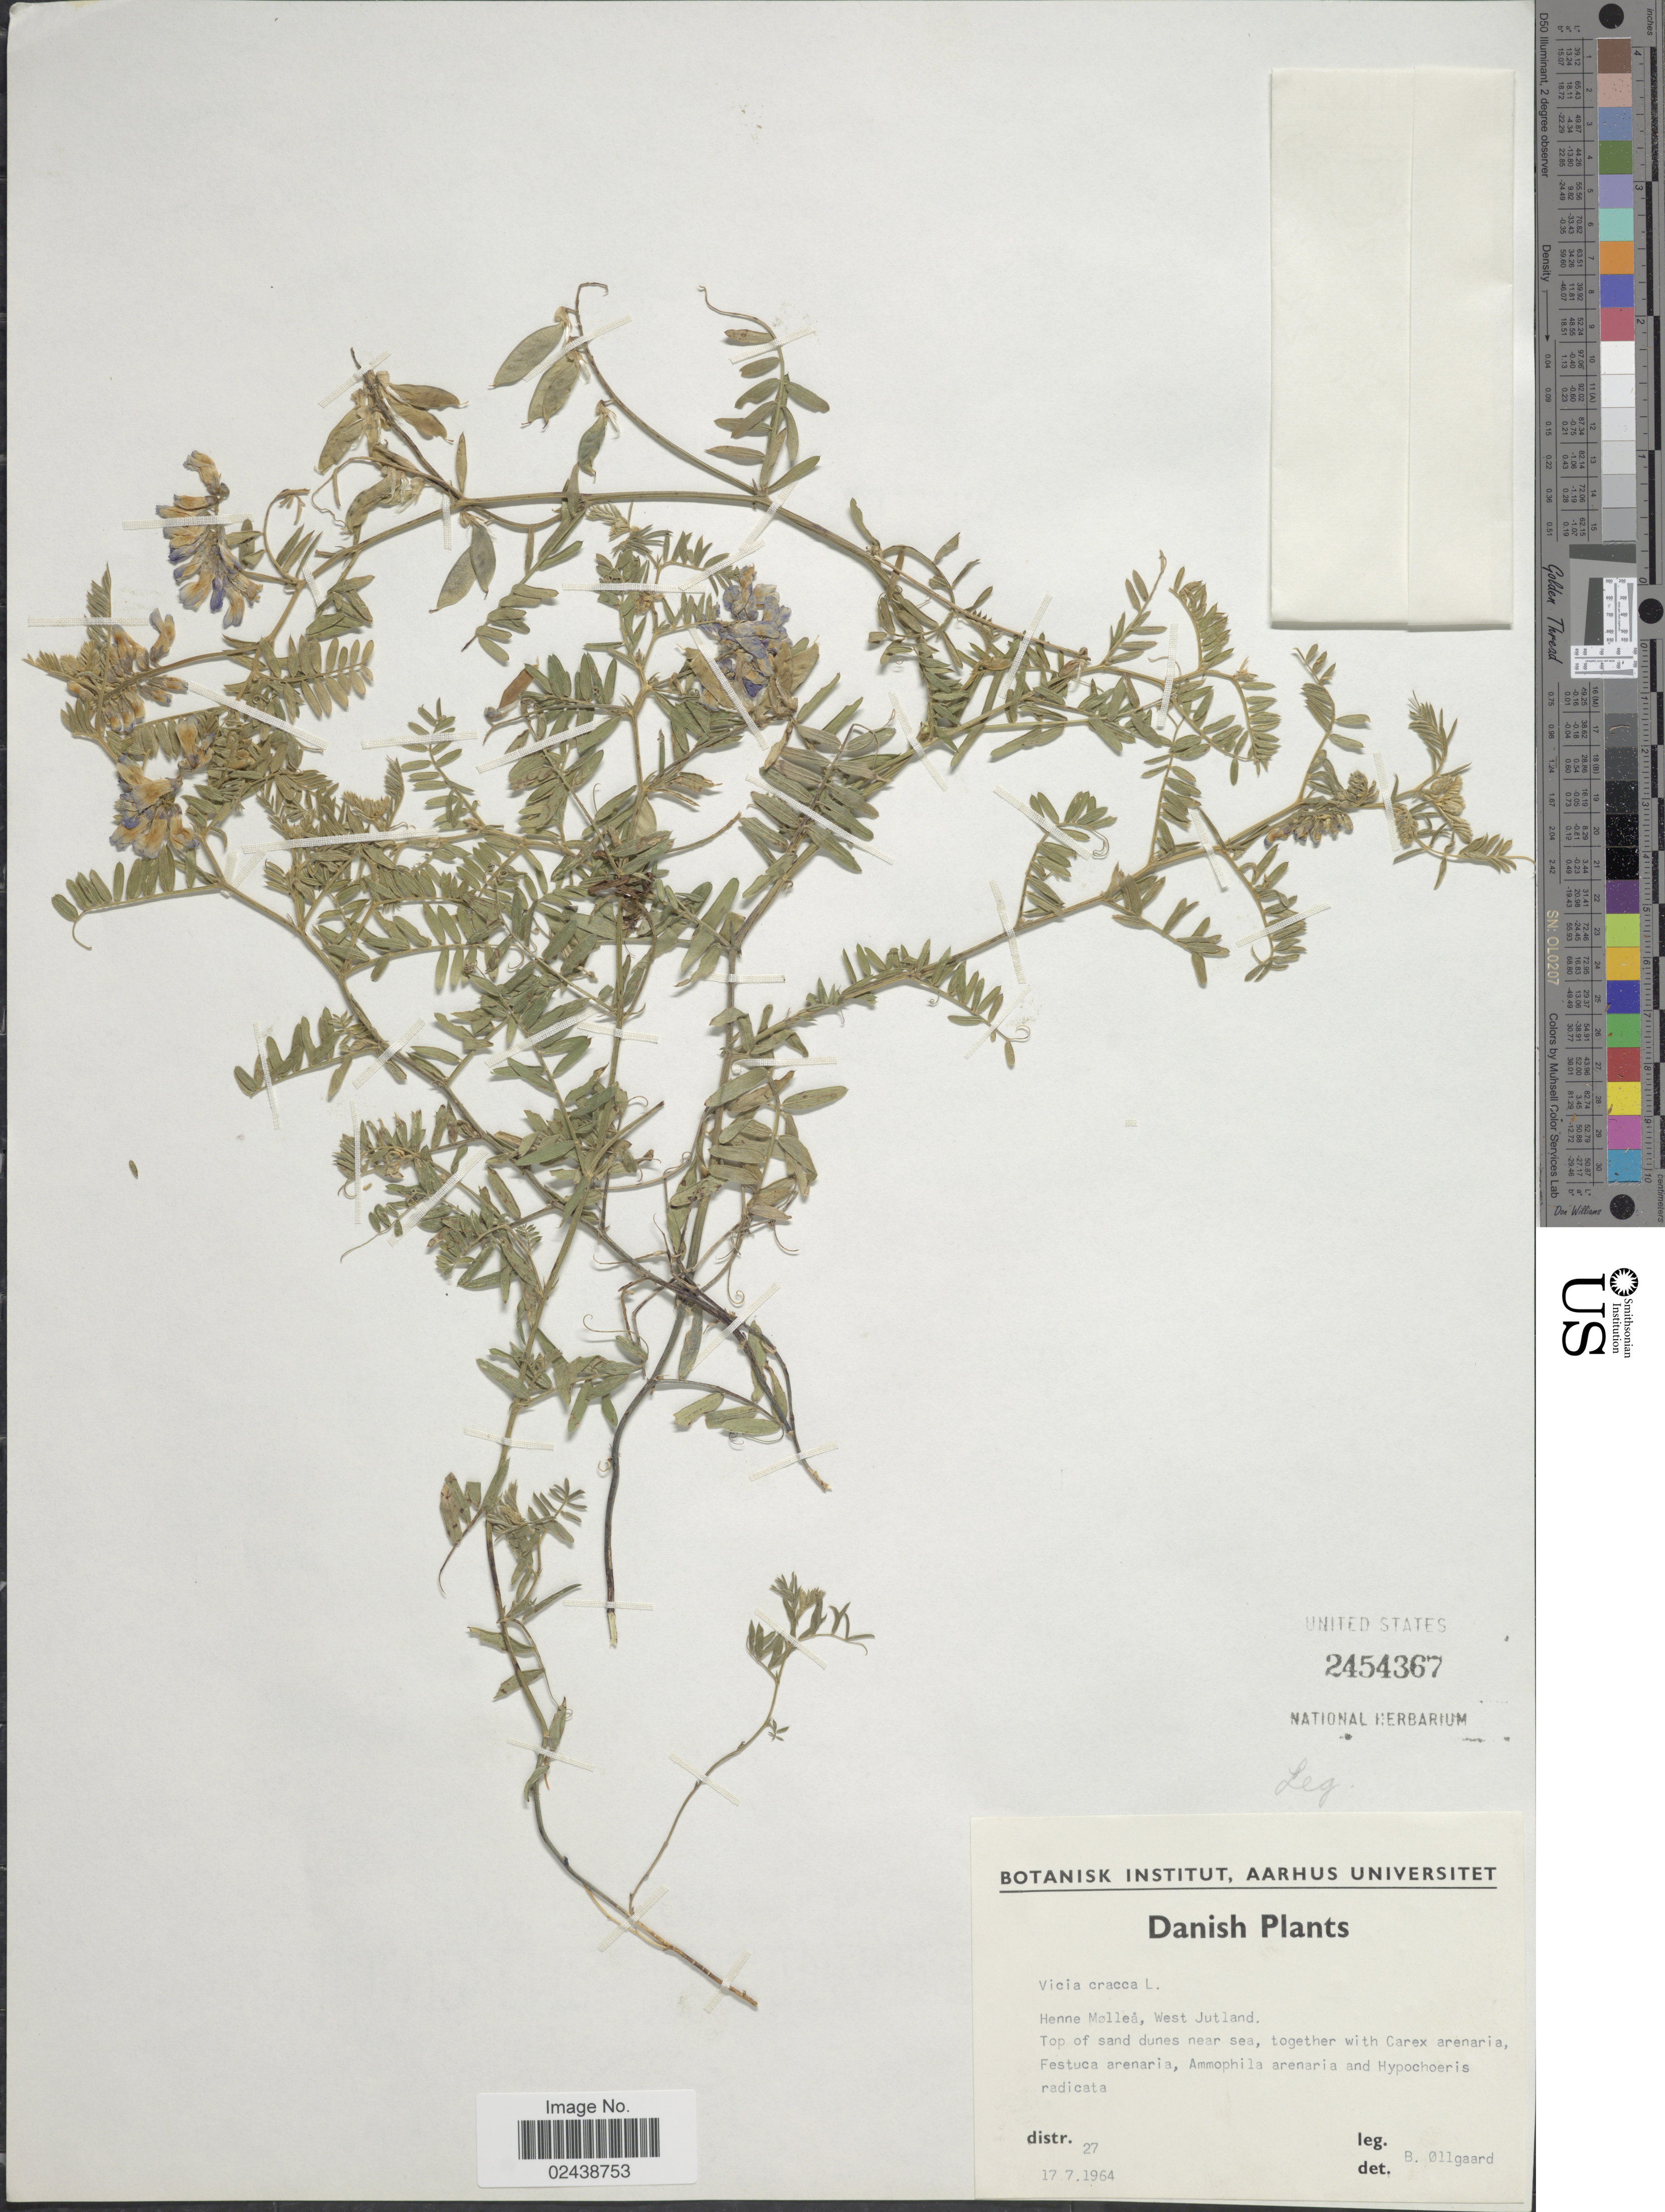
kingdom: Plantae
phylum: Tracheophyta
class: Magnoliopsida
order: Fabales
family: Fabaceae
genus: Vicia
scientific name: Vicia cracca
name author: L.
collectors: B. Øllgaard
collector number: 27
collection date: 1964-07-17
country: Denmark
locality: Henne Møllea, West Jutland.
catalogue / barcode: US 2454367